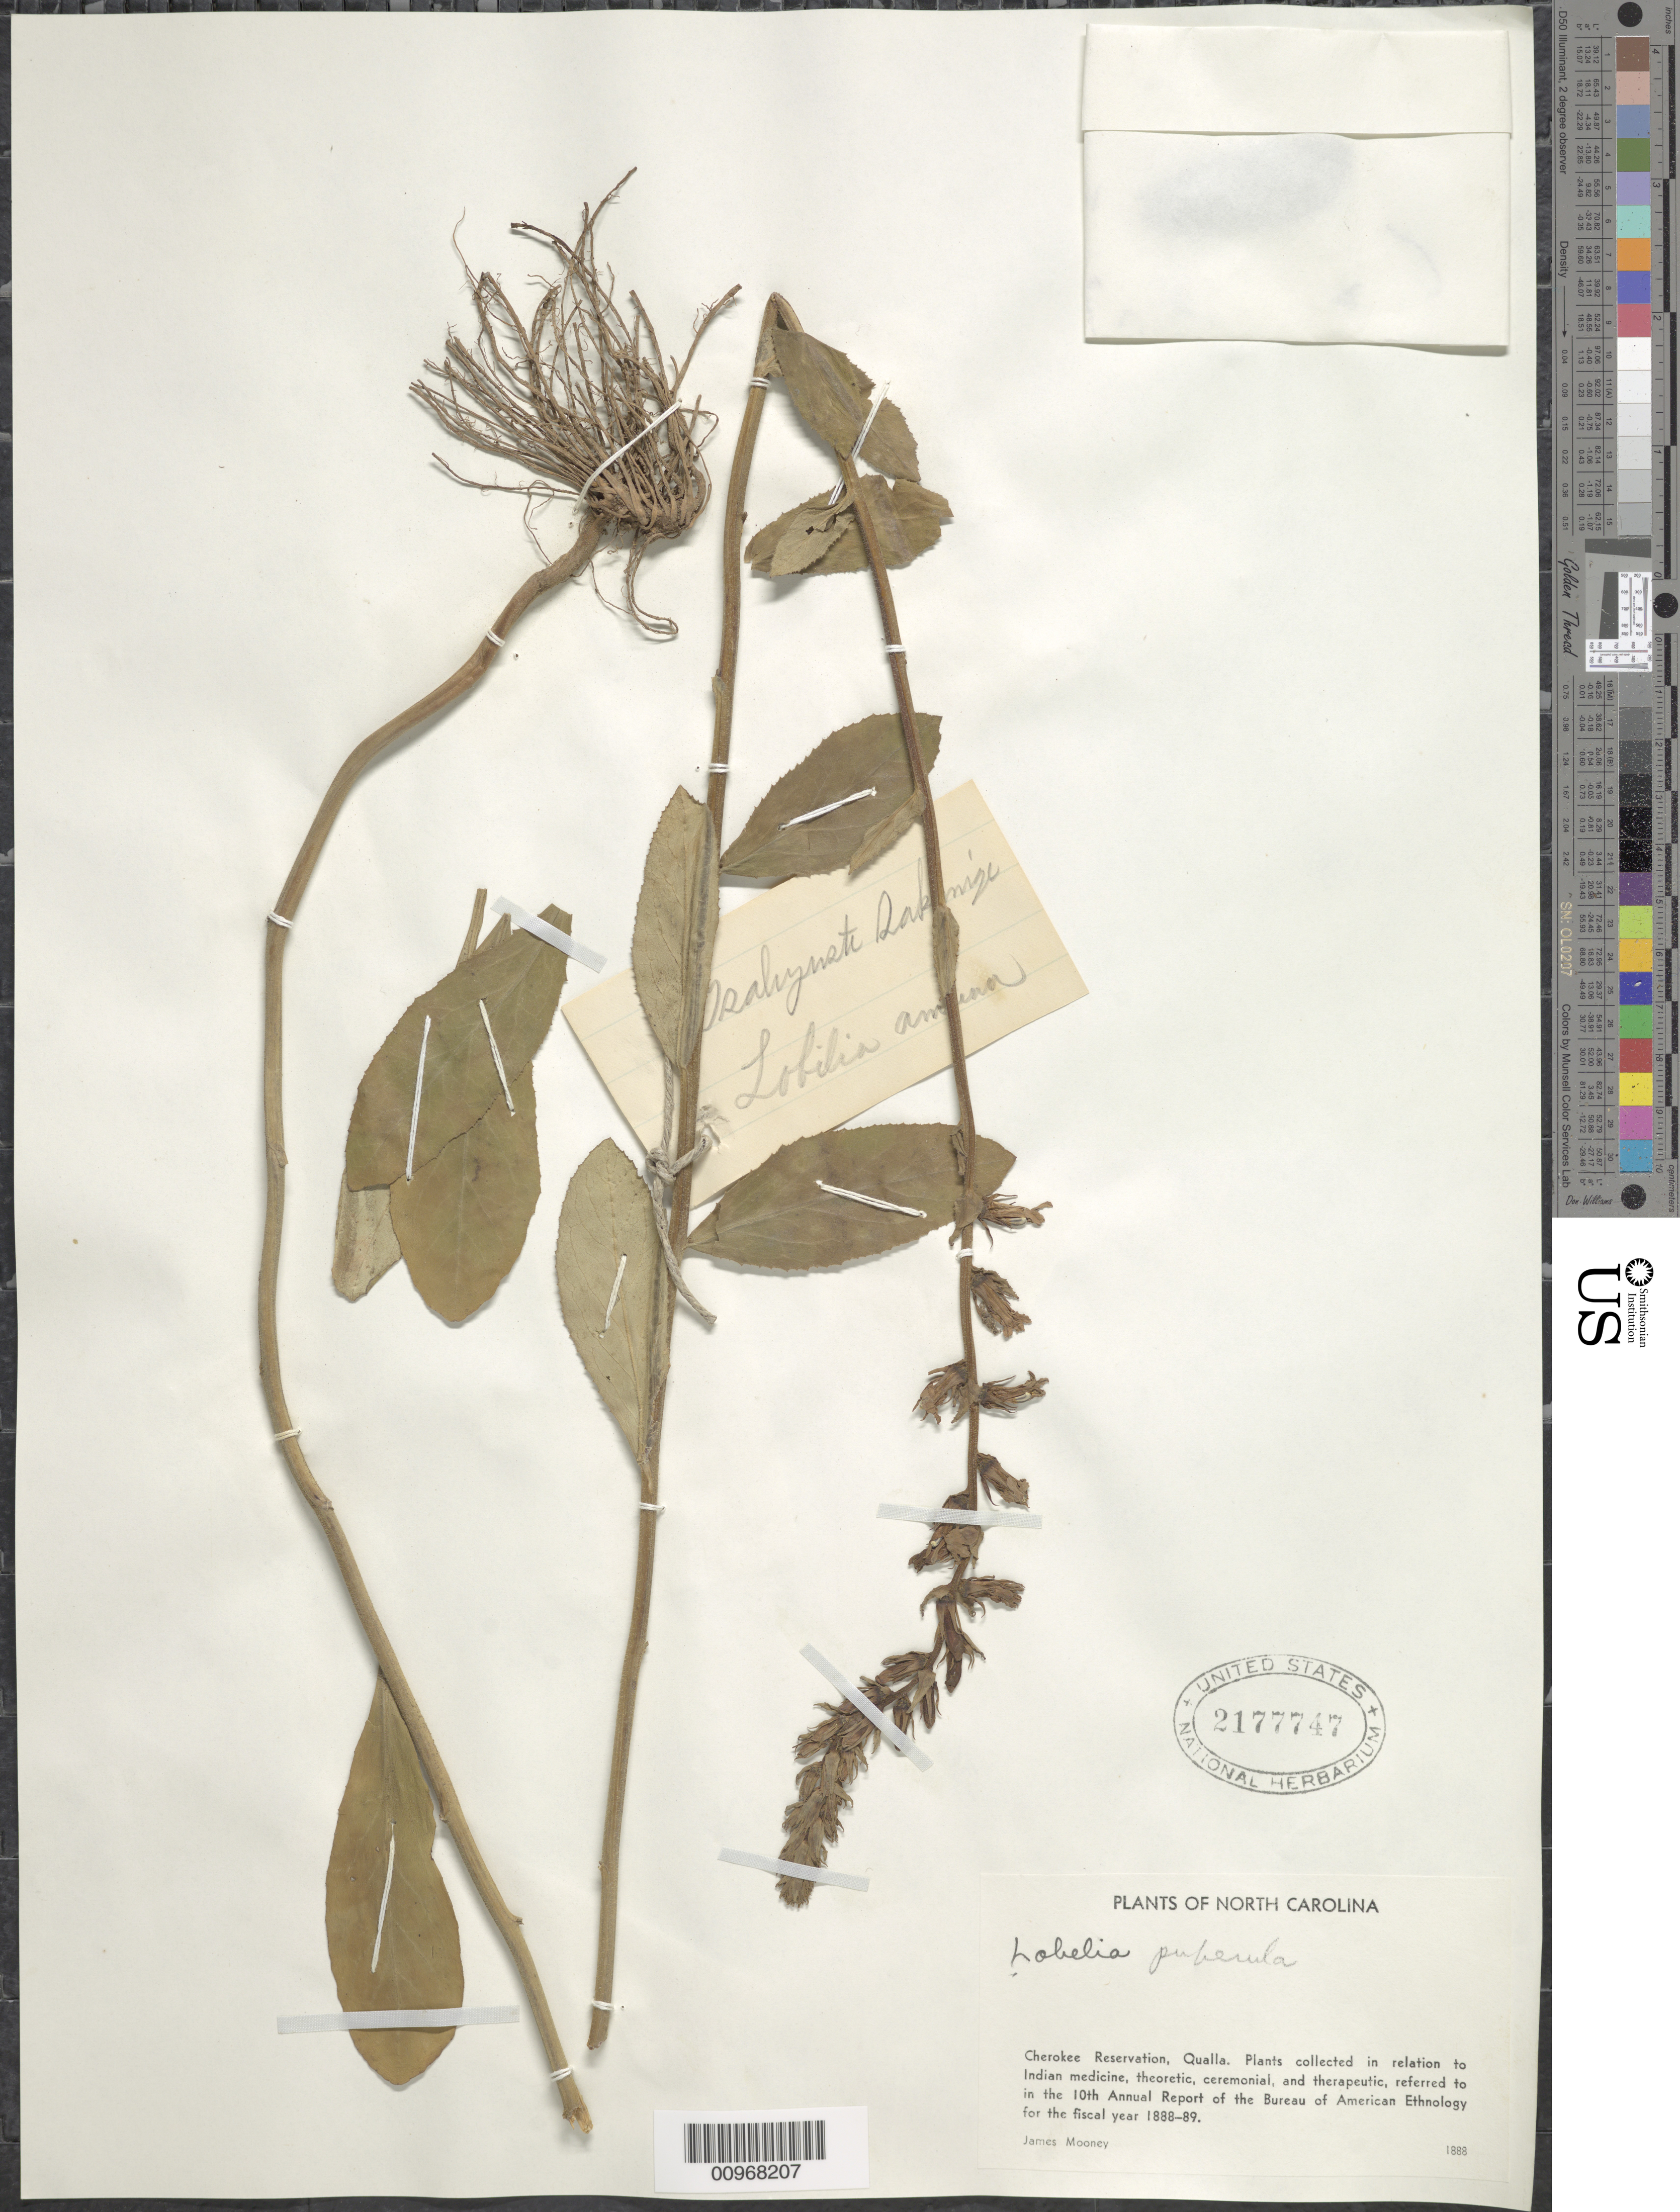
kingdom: Plantae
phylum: Tracheophyta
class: Magnoliopsida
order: Asterales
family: Campanulaceae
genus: Lobelia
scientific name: Lobelia puberula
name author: Michx.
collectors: J. Mooney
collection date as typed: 1888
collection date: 1888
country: United States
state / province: North Carolina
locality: Cherokee Reservation, Qualla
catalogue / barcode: US 2177747